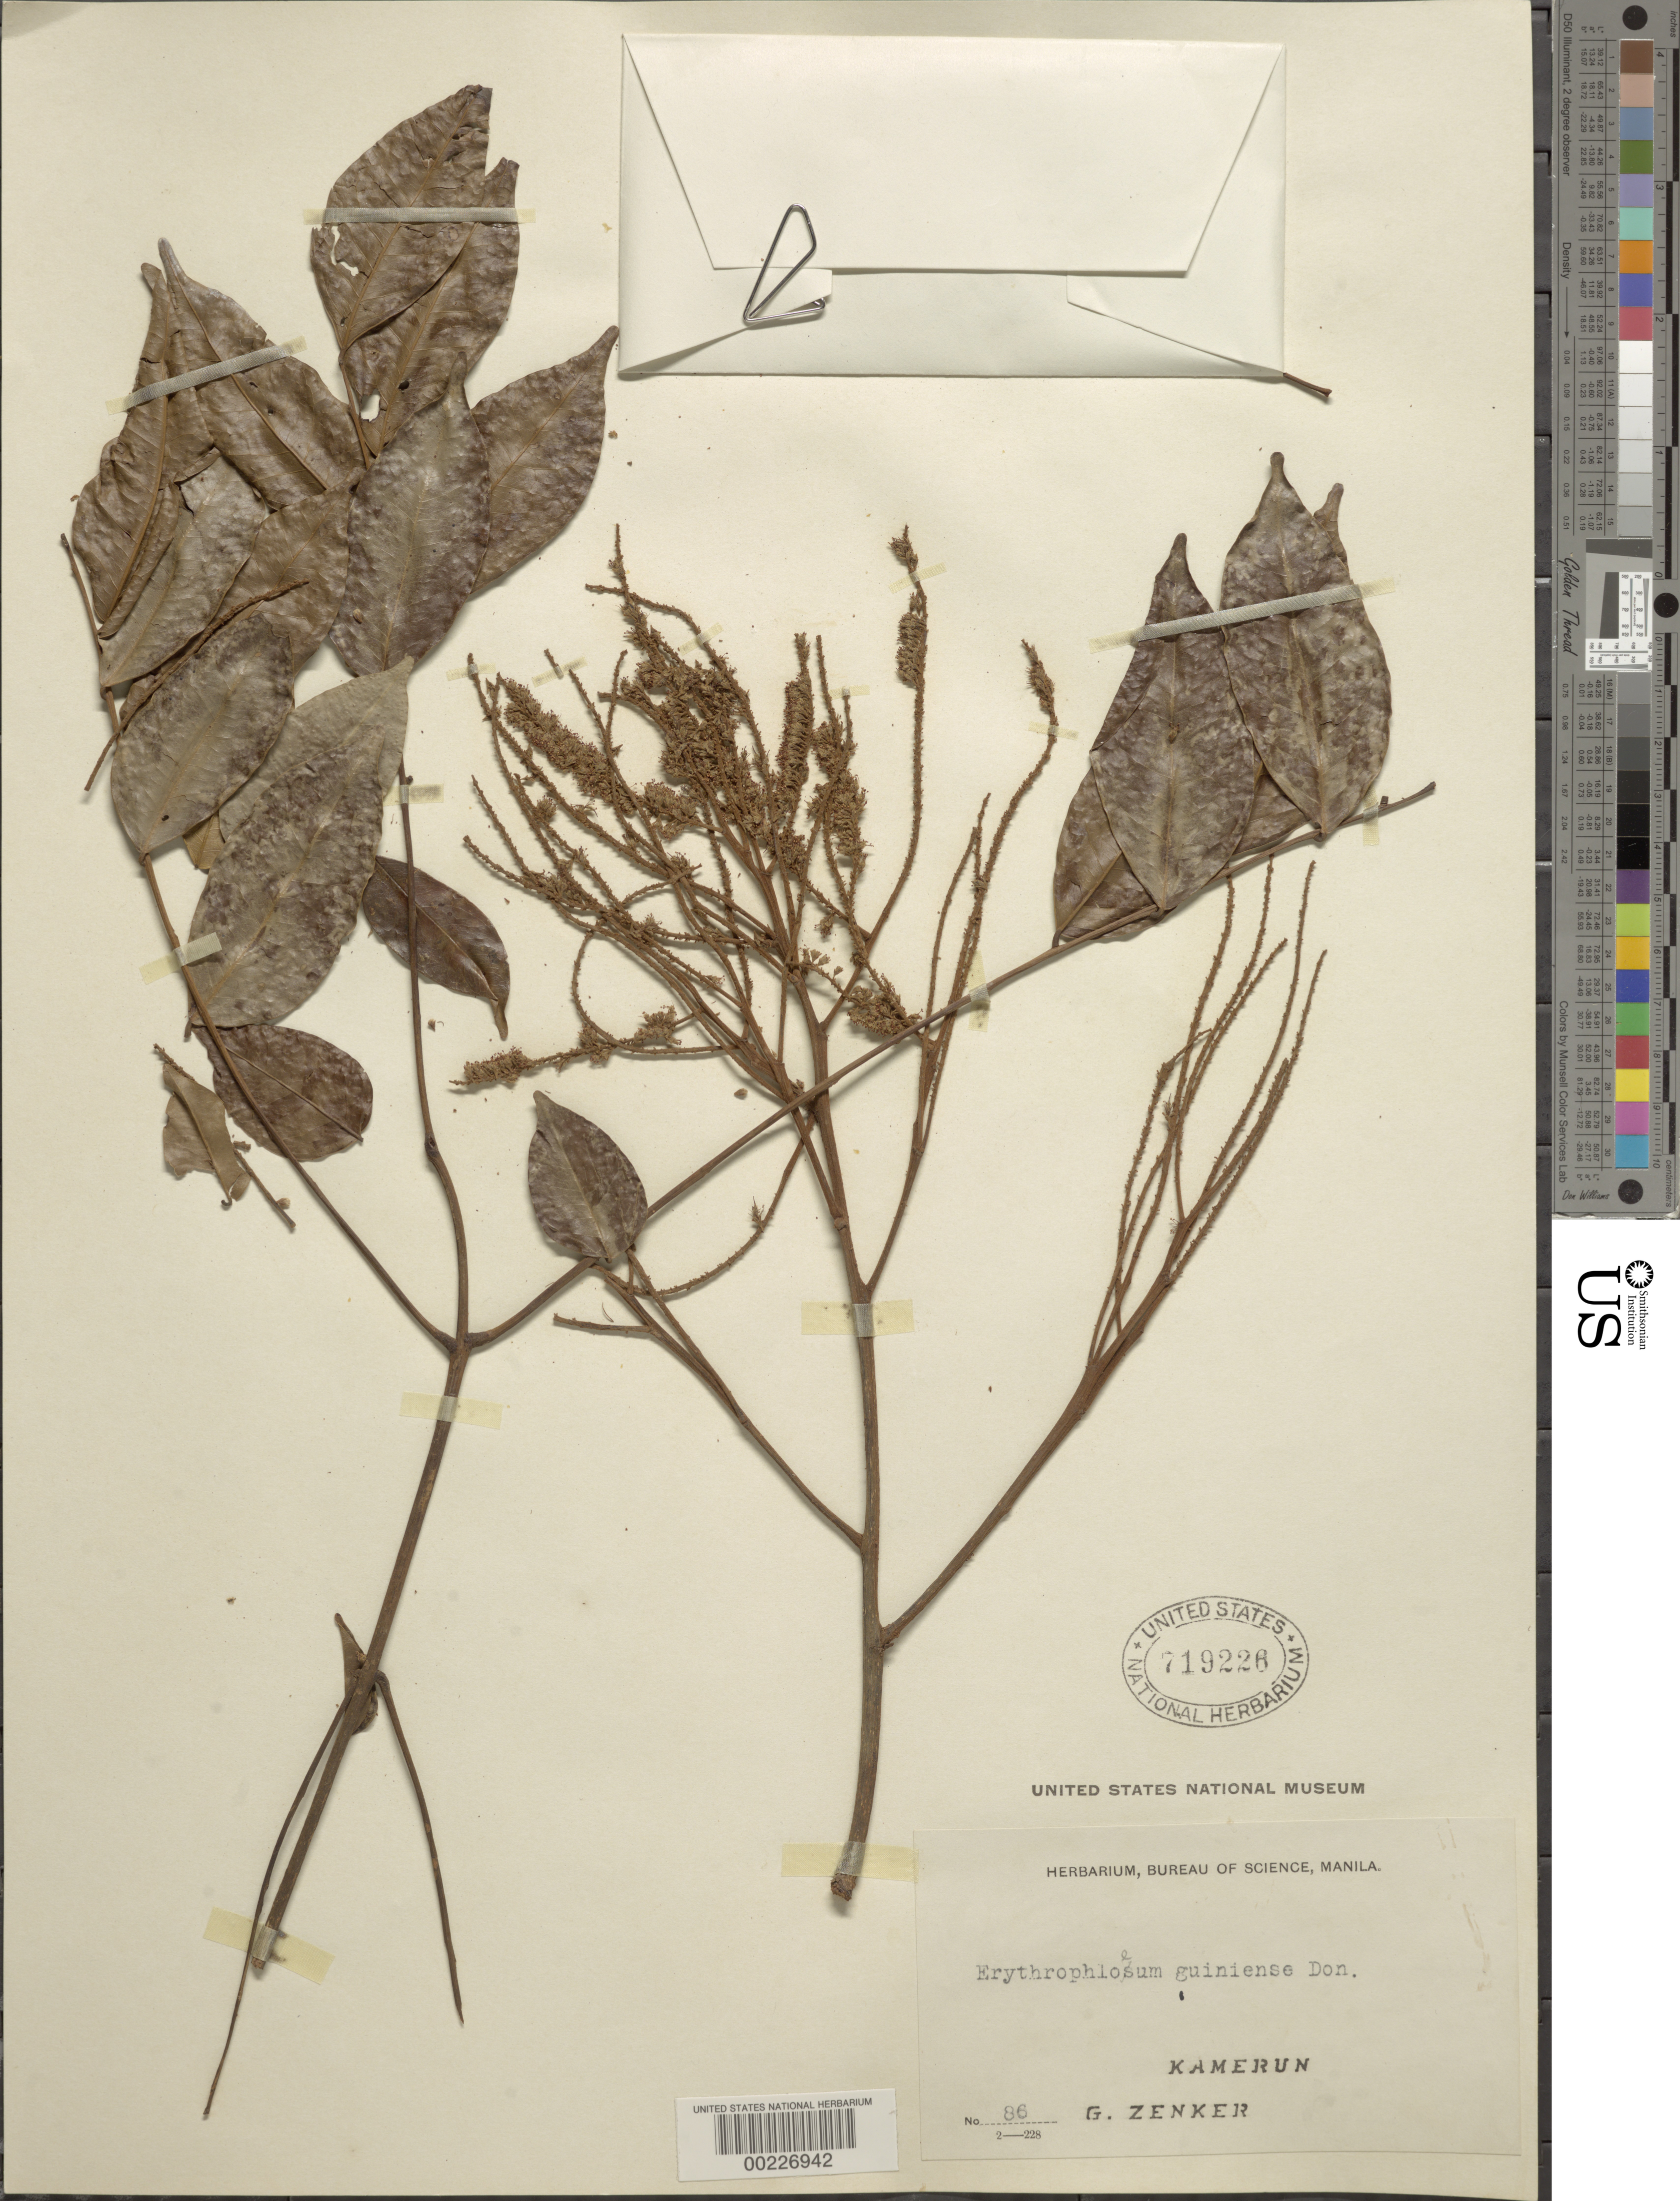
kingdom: Plantae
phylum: Tracheophyta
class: Magnoliopsida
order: Fabales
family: Fabaceae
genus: Erythrophleum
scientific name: Erythrophleum guineense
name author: G. Don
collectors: G. A. Zenker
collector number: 86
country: Cameroon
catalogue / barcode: US 719226